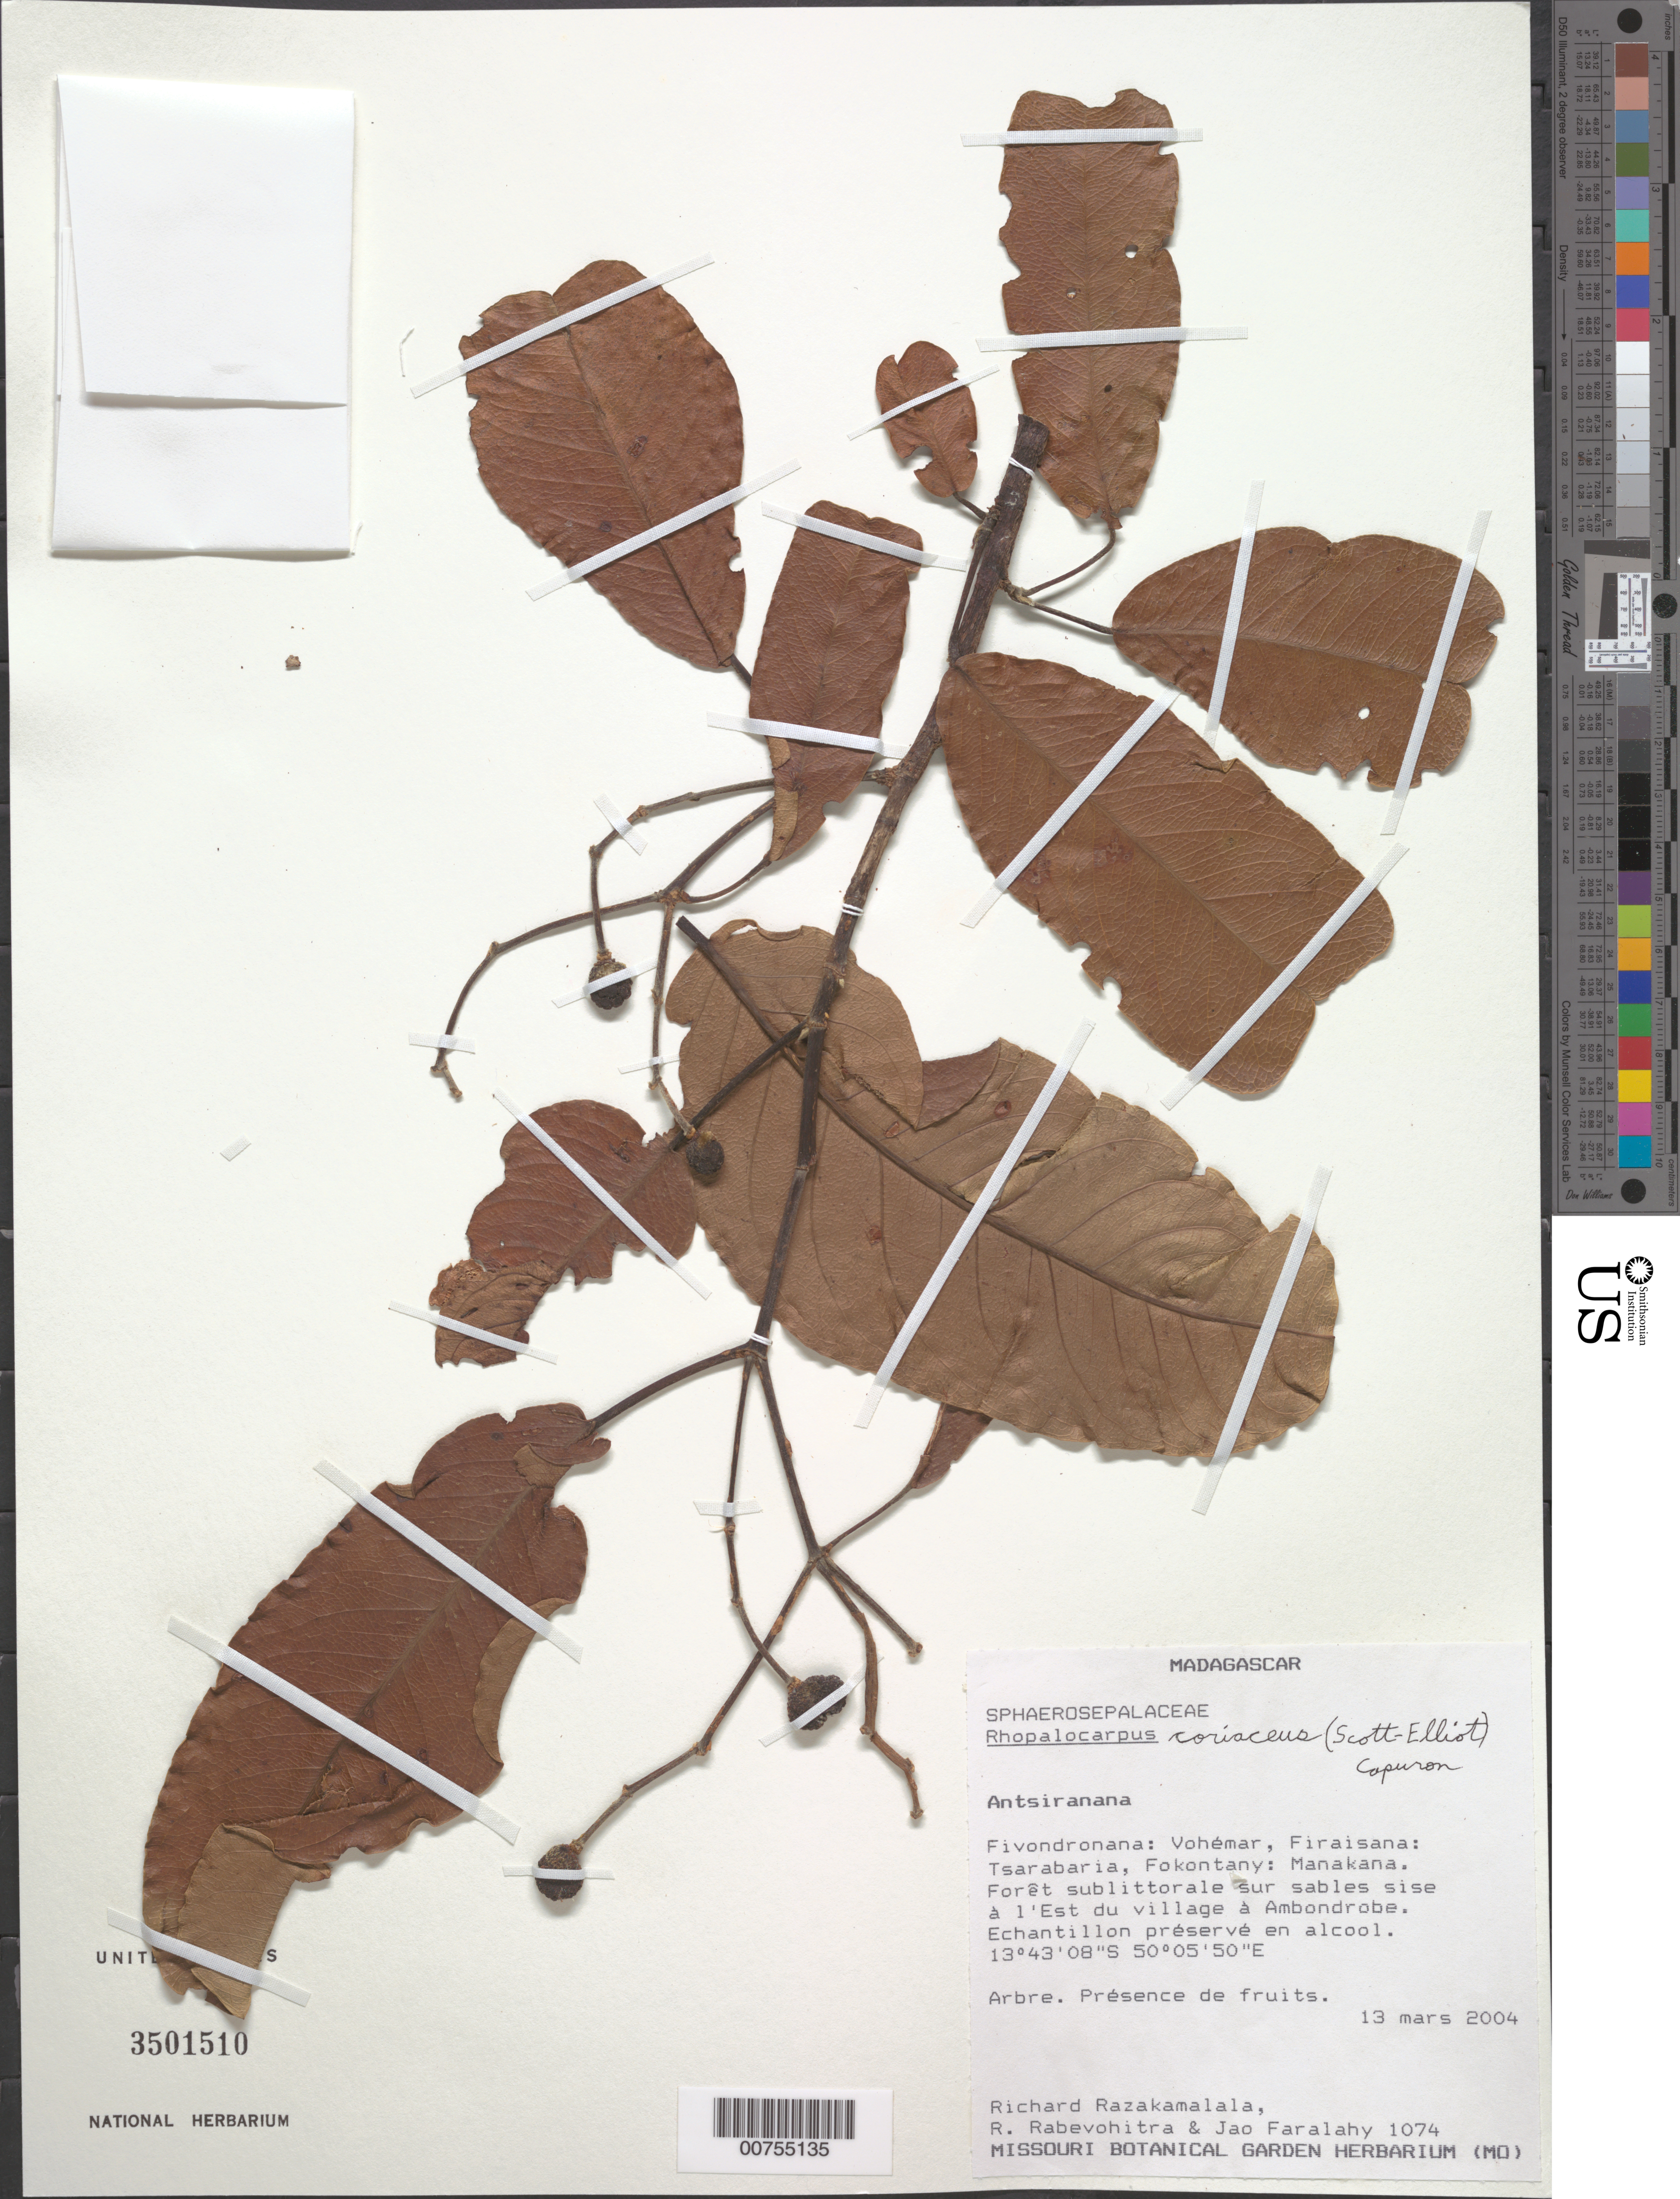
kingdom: Plantae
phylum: Tracheophyta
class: Magnoliopsida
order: Malvales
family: Sphaerosepalaceae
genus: Rhopalocarpus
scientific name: Rhopalocarpus coriaceus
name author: (Scott Elliot) Capuron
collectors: R. Razakamalala, R. Rabevohitra & J. Faralahy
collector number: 1074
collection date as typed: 13 Mar 2004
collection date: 2004-03-13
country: Madagascar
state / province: Sava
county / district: Vohémar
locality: Fivondronana: Vohémar, Firaisana: Tsarabaria, Fokontany: Manakana. Sur sables sise à l'Est du village à Ambondrobe.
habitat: Forêt sublittorale.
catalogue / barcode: US 3501510